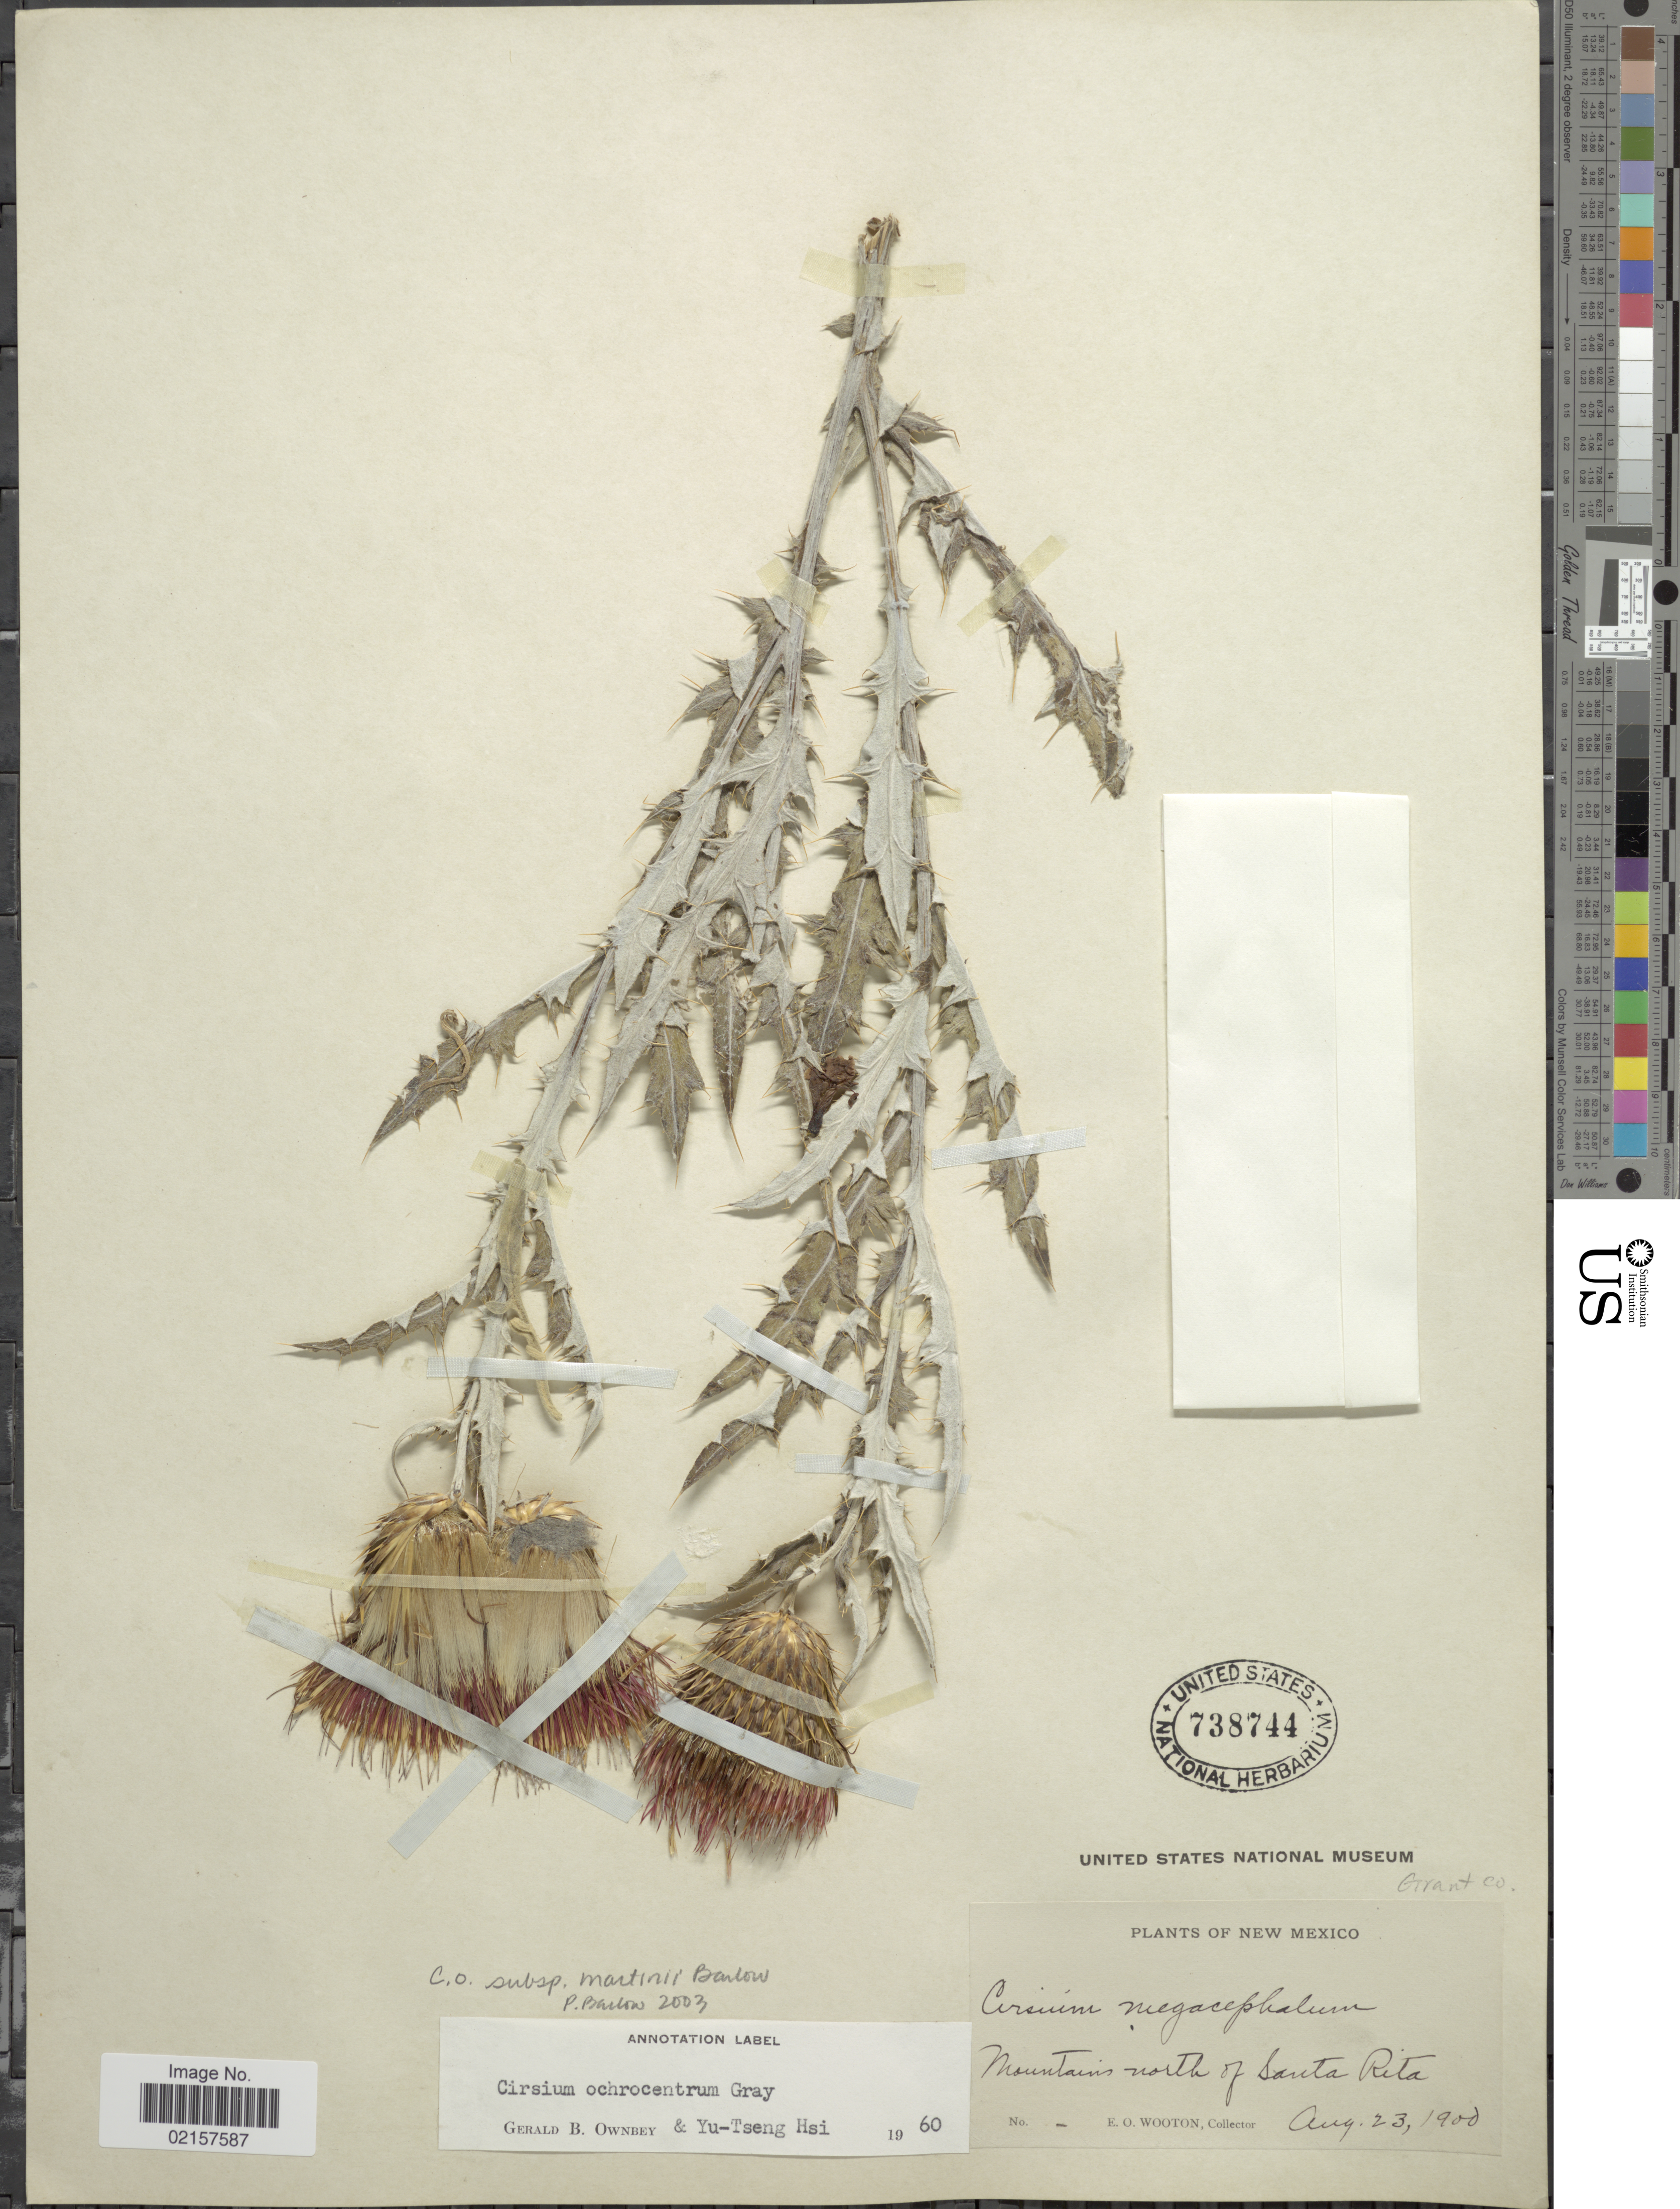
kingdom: Plantae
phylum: Tracheophyta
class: Magnoliopsida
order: Asterales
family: Asteraceae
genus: Cirsium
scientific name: Cirsium ochrocentrum subsp. martinii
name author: Barlow-Irick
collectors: E. O. Wooton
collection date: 1900-08-23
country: United States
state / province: New Mexico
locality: Mountains north of Santa Rita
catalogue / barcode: US 738744